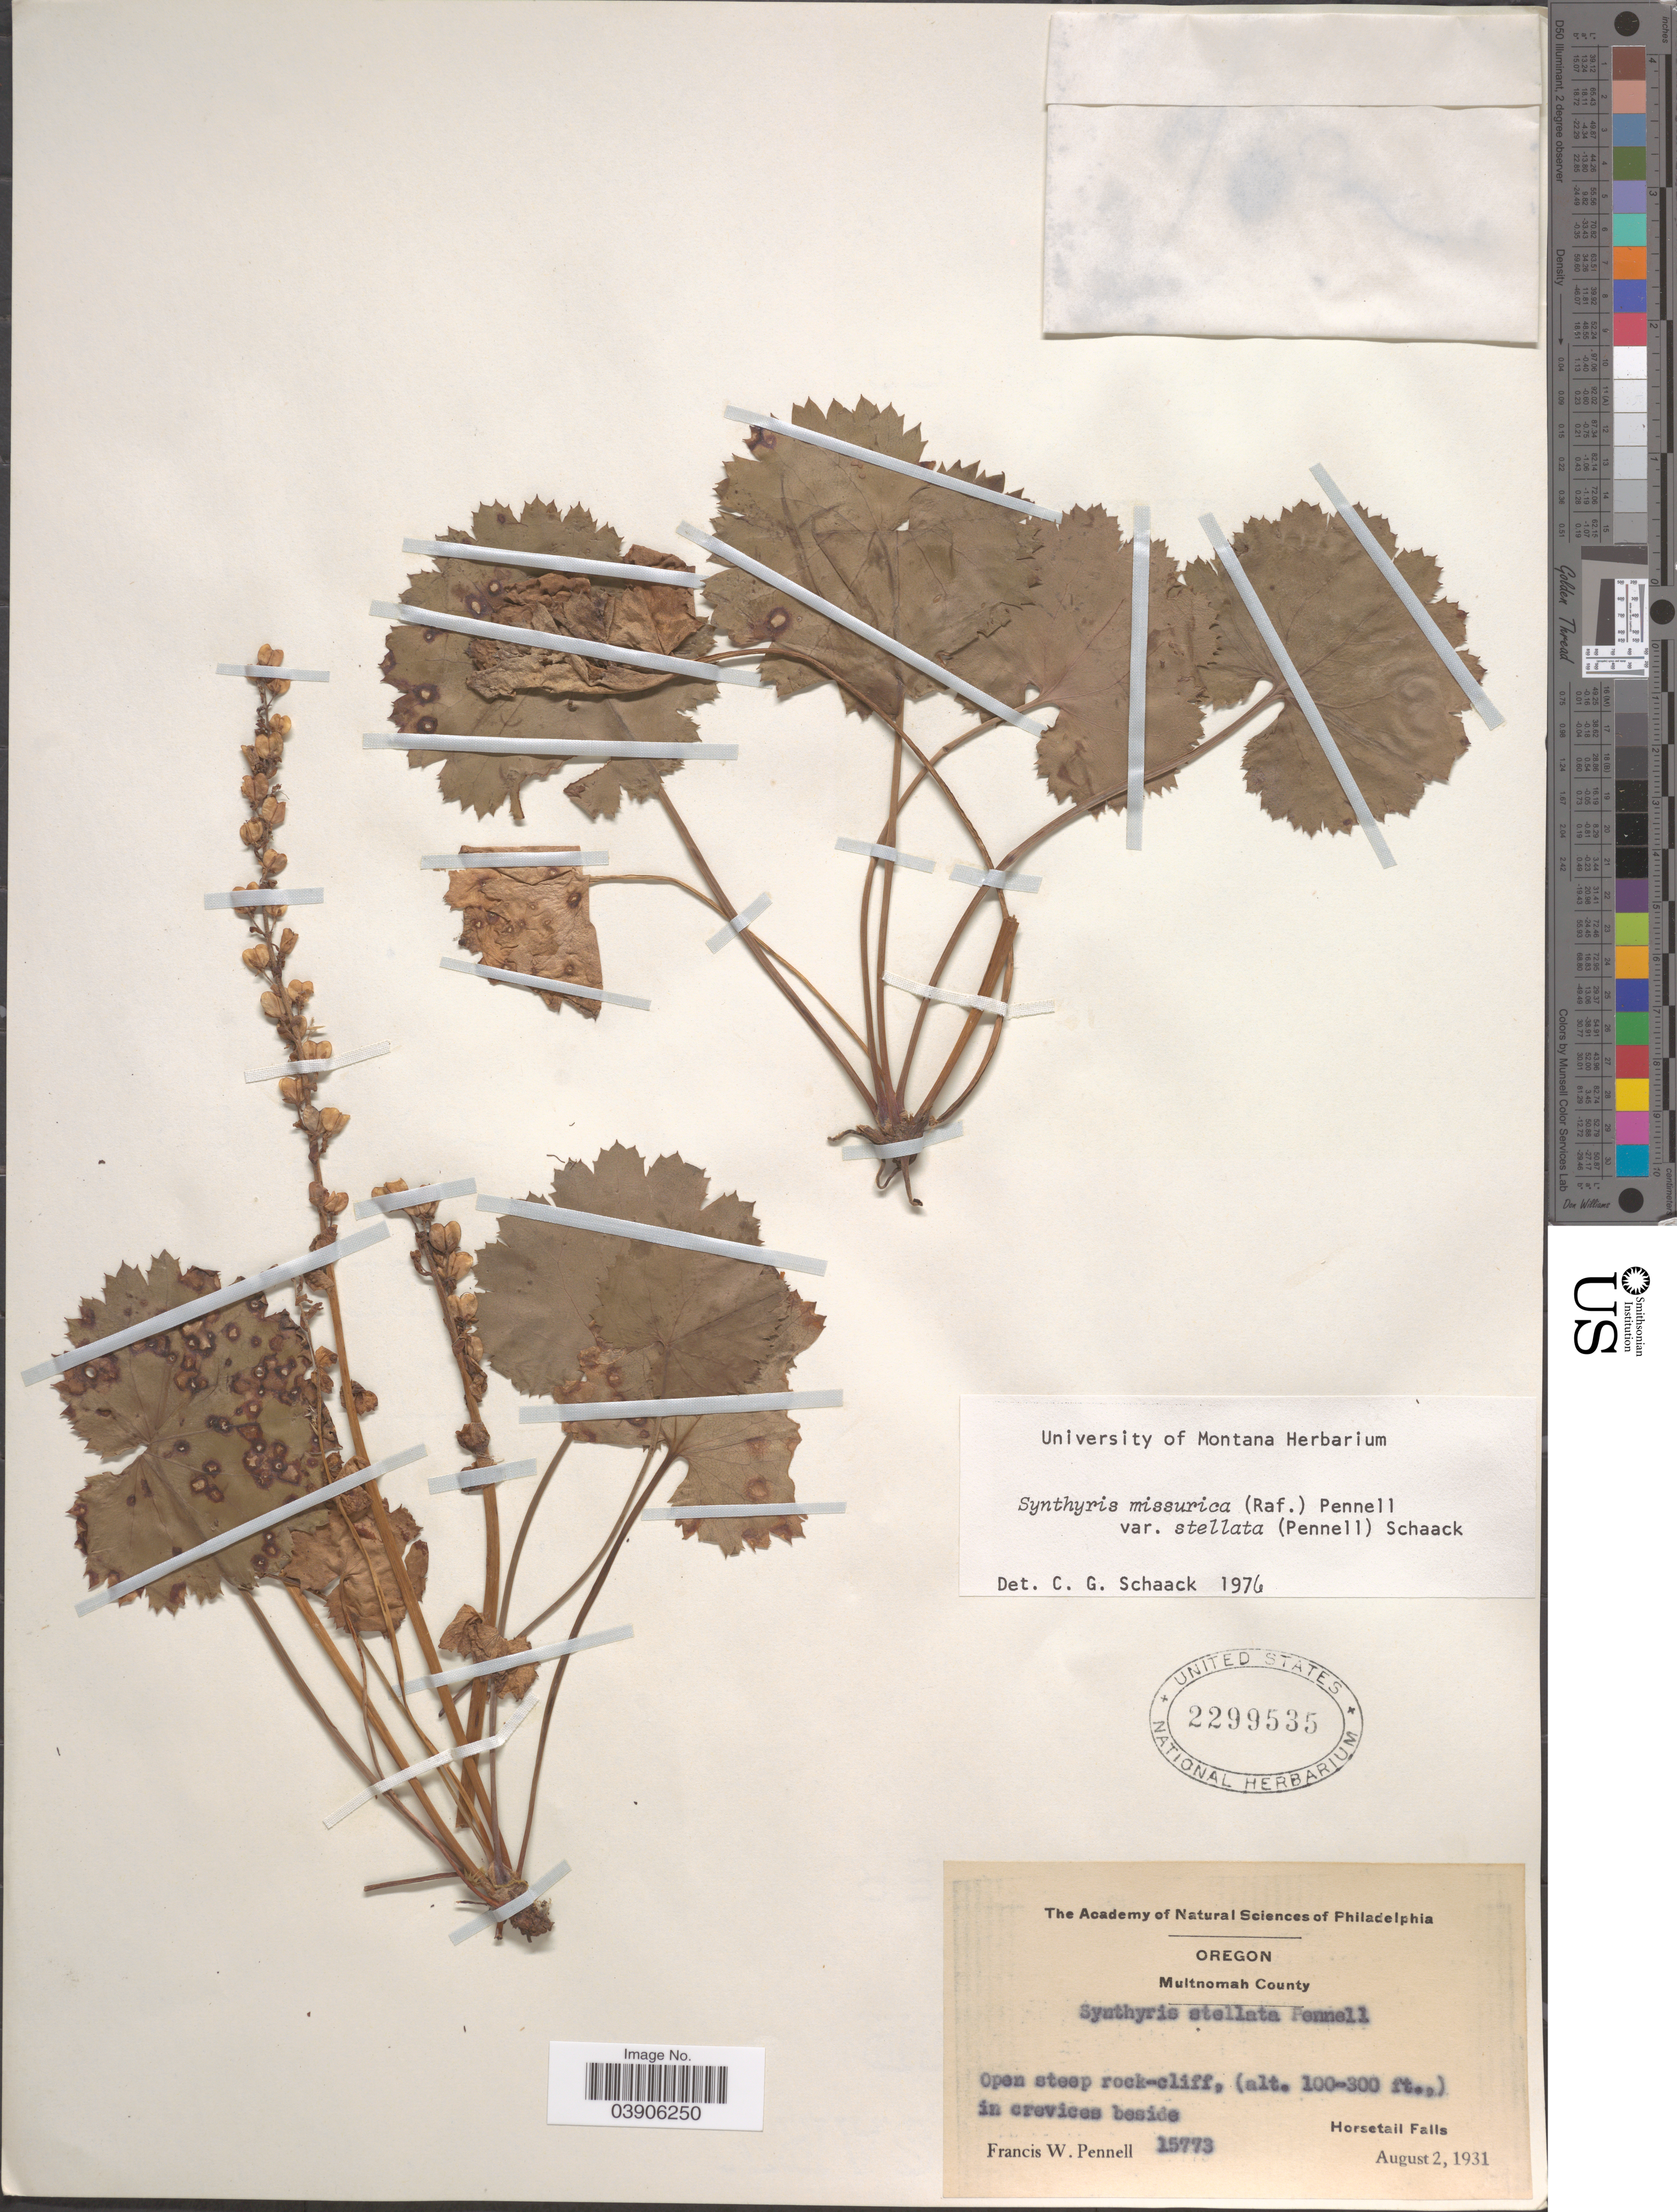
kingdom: Plantae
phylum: Tracheophyta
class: Magnoliopsida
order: Lamiales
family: Plantaginaceae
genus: Synthyris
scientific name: Synthyris missurica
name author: (Raf.) Pennell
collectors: F. W. Pennell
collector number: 15773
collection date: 1931-08-02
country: United States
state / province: Oregon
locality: Multnomah County. In crevices beside Horsetail Falls.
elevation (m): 30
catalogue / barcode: US 2299535